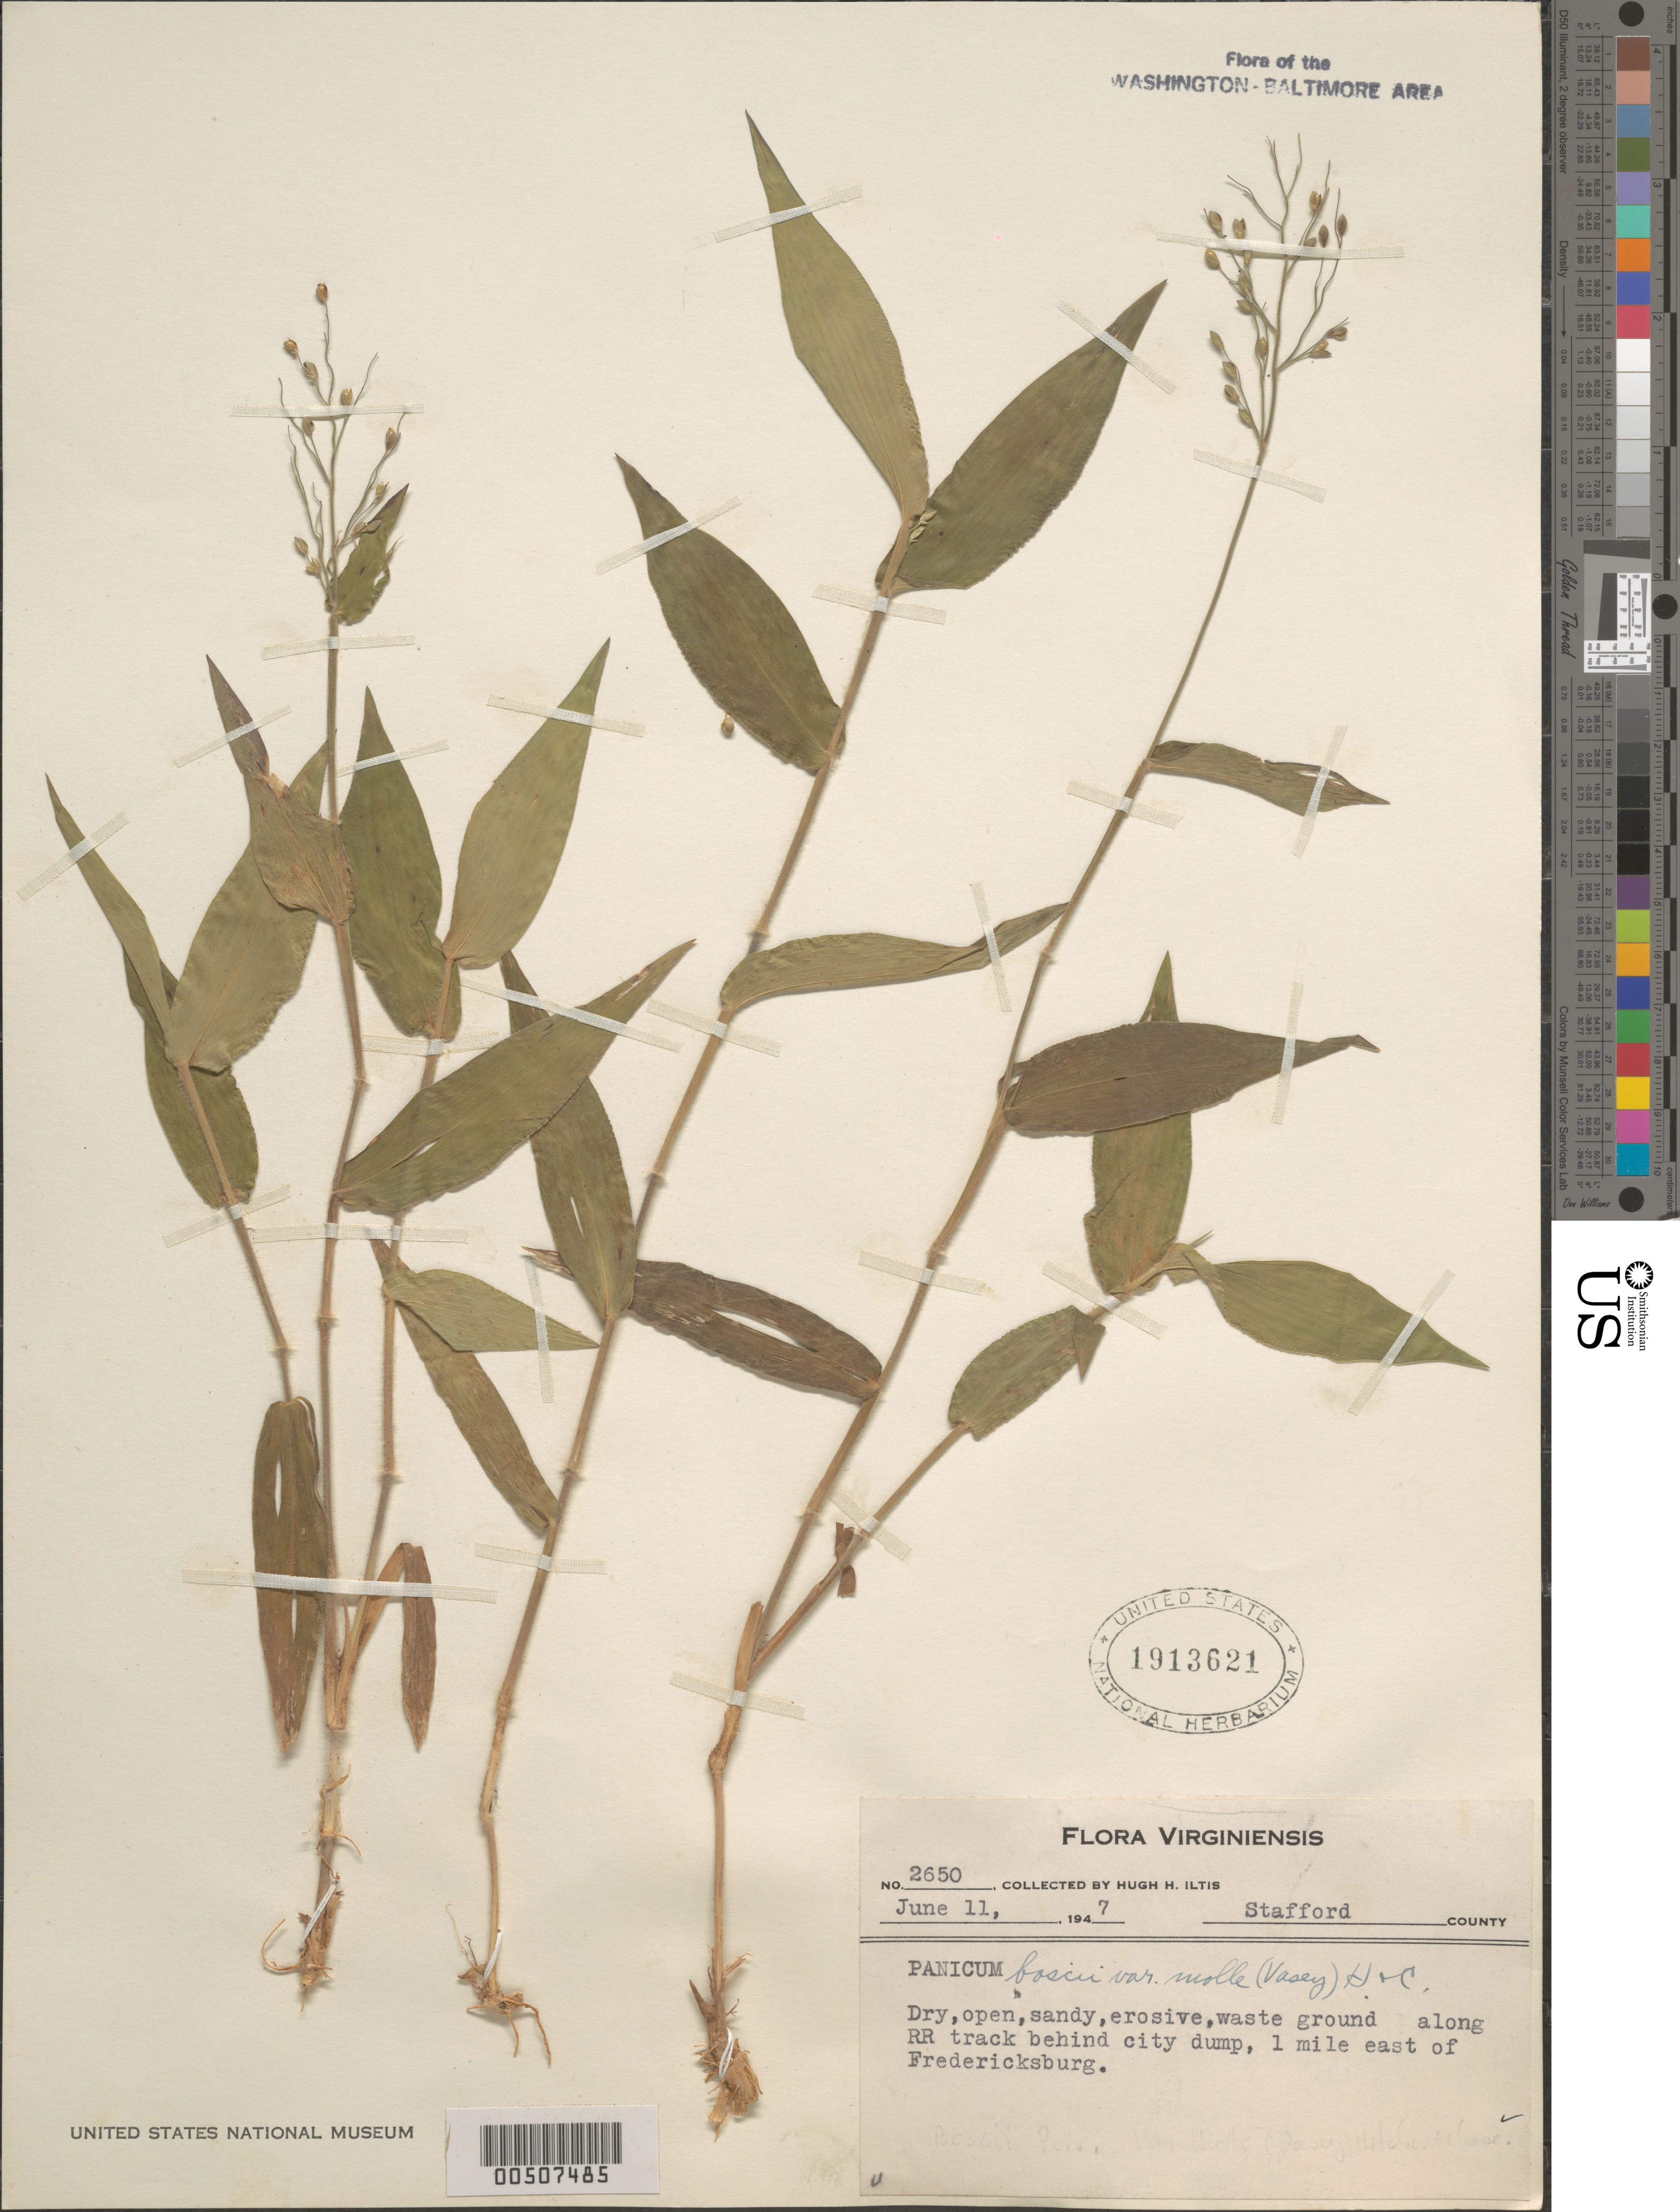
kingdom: Plantae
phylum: Tracheophyta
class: Liliopsida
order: Poales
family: Poaceae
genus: Dichanthelium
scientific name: Dichanthelium boscii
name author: (Poir.) Gould & C.A. Clark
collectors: H. H. Iltis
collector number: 2650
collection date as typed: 11 Jun 1947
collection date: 1947-06-11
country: United States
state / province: Virginia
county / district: Stafford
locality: E of Fredericksburg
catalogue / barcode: US 1913621